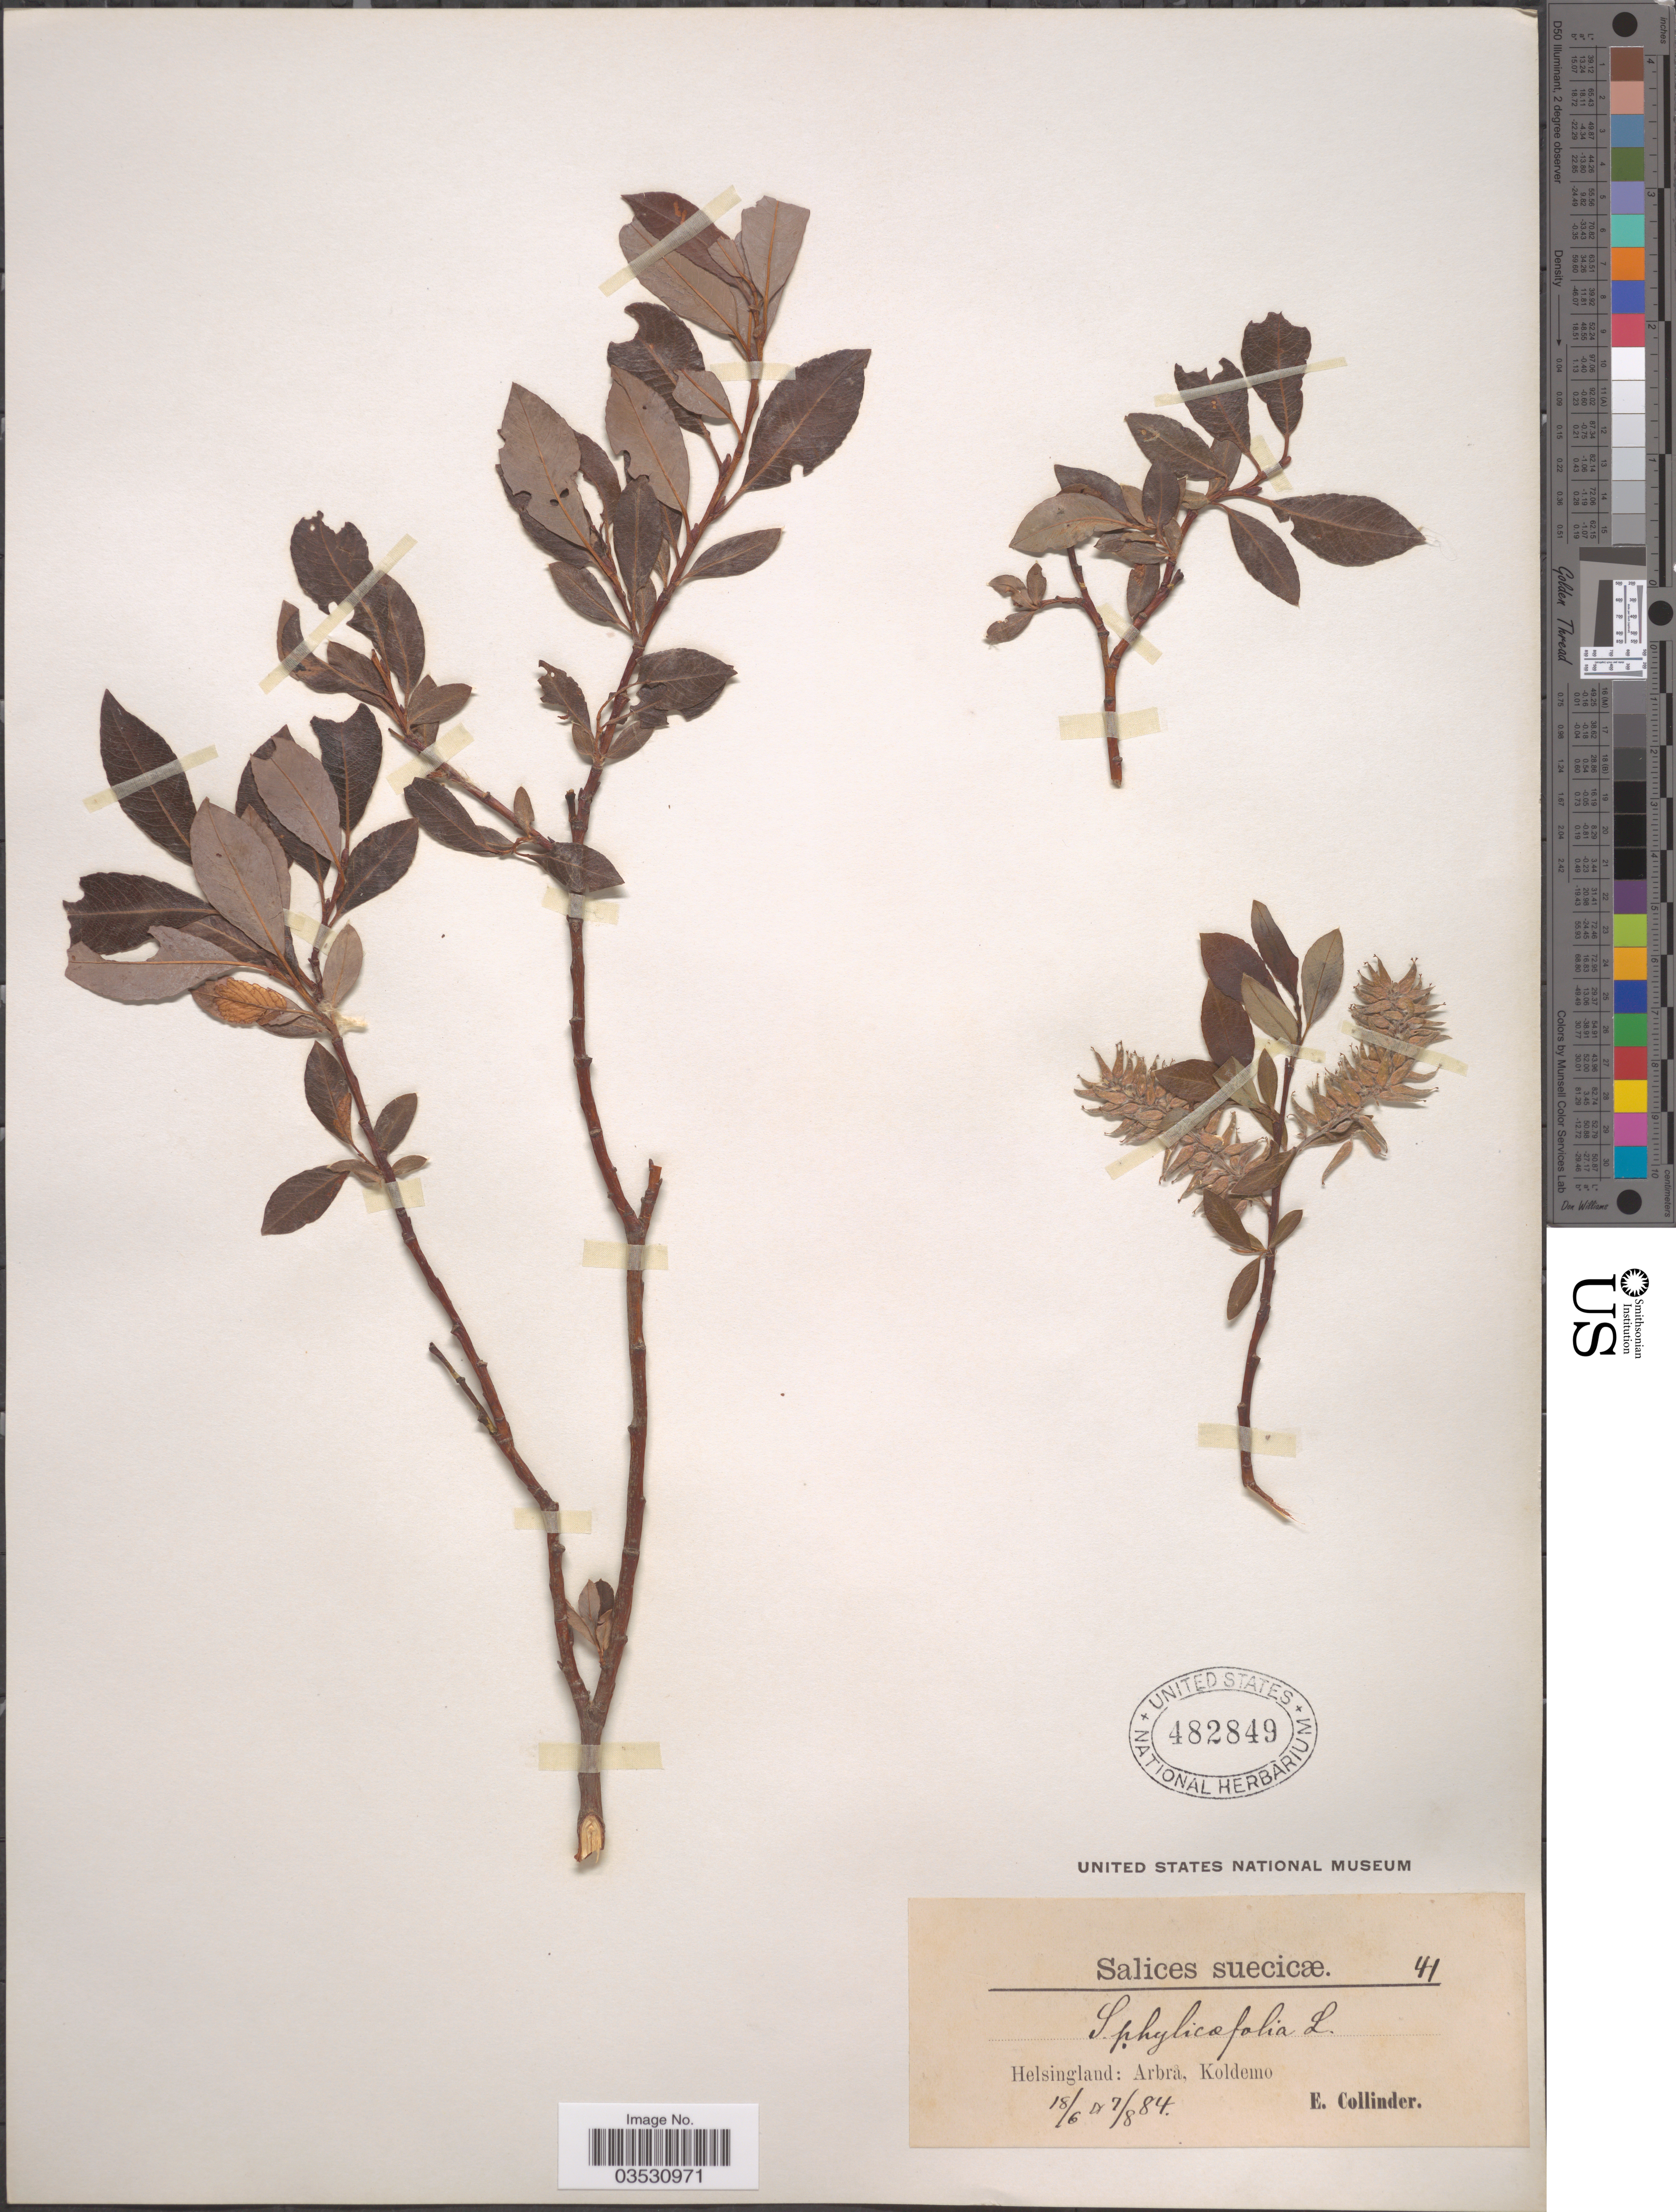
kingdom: Plantae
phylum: Tracheophyta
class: Magnoliopsida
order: Malpighiales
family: Salicaceae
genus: Salix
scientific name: Salix phylicifolia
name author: L.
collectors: E. Collinder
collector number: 41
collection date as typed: Transcribed d/m/y: 18/6/84 to 7/8/84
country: Sweden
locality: Suecicæ. Helsingland: Arbrå, Koldemo.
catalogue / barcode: US 482849